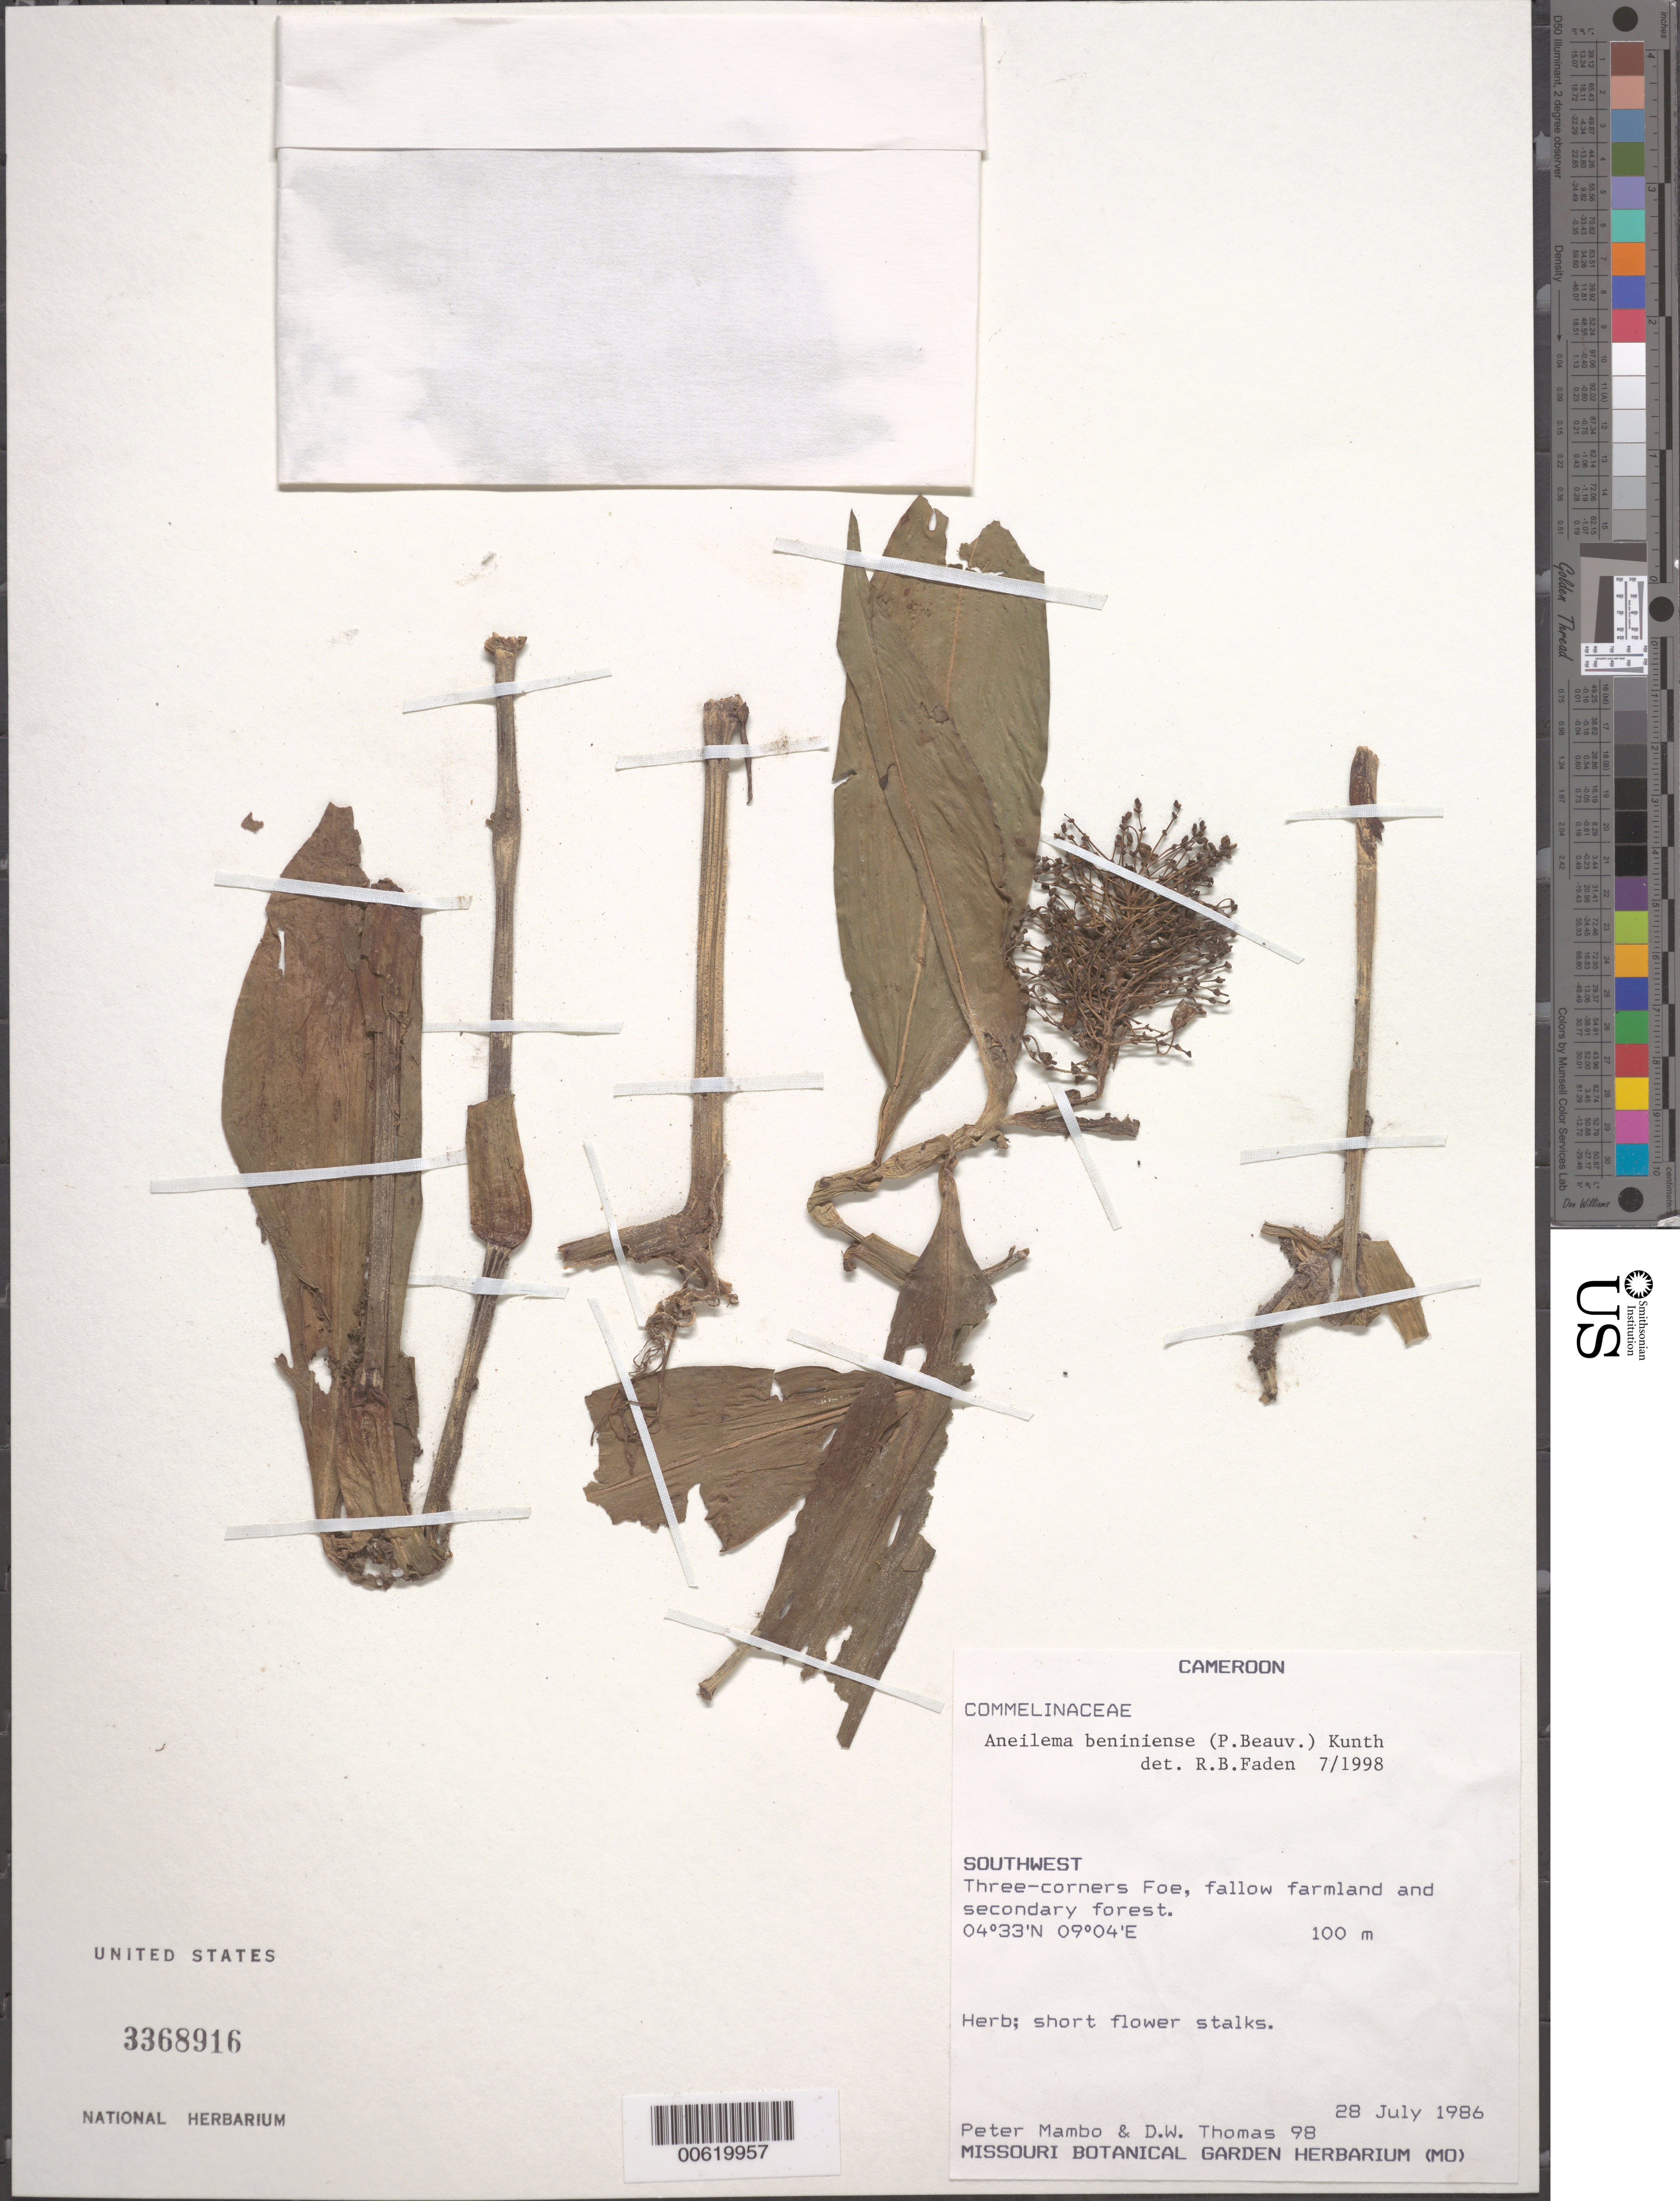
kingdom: Plantae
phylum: Tracheophyta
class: Liliopsida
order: Commelinales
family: Commelinaceae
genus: Aneilema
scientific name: Aneilema beniniense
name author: (P. Beauv.) Kunth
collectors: P. Mambo & D. W. Thomas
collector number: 98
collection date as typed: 28 Jul 1986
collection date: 1986-07-28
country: Cameroon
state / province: Sud-Ouest (?)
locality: Southwest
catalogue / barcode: US 3368916